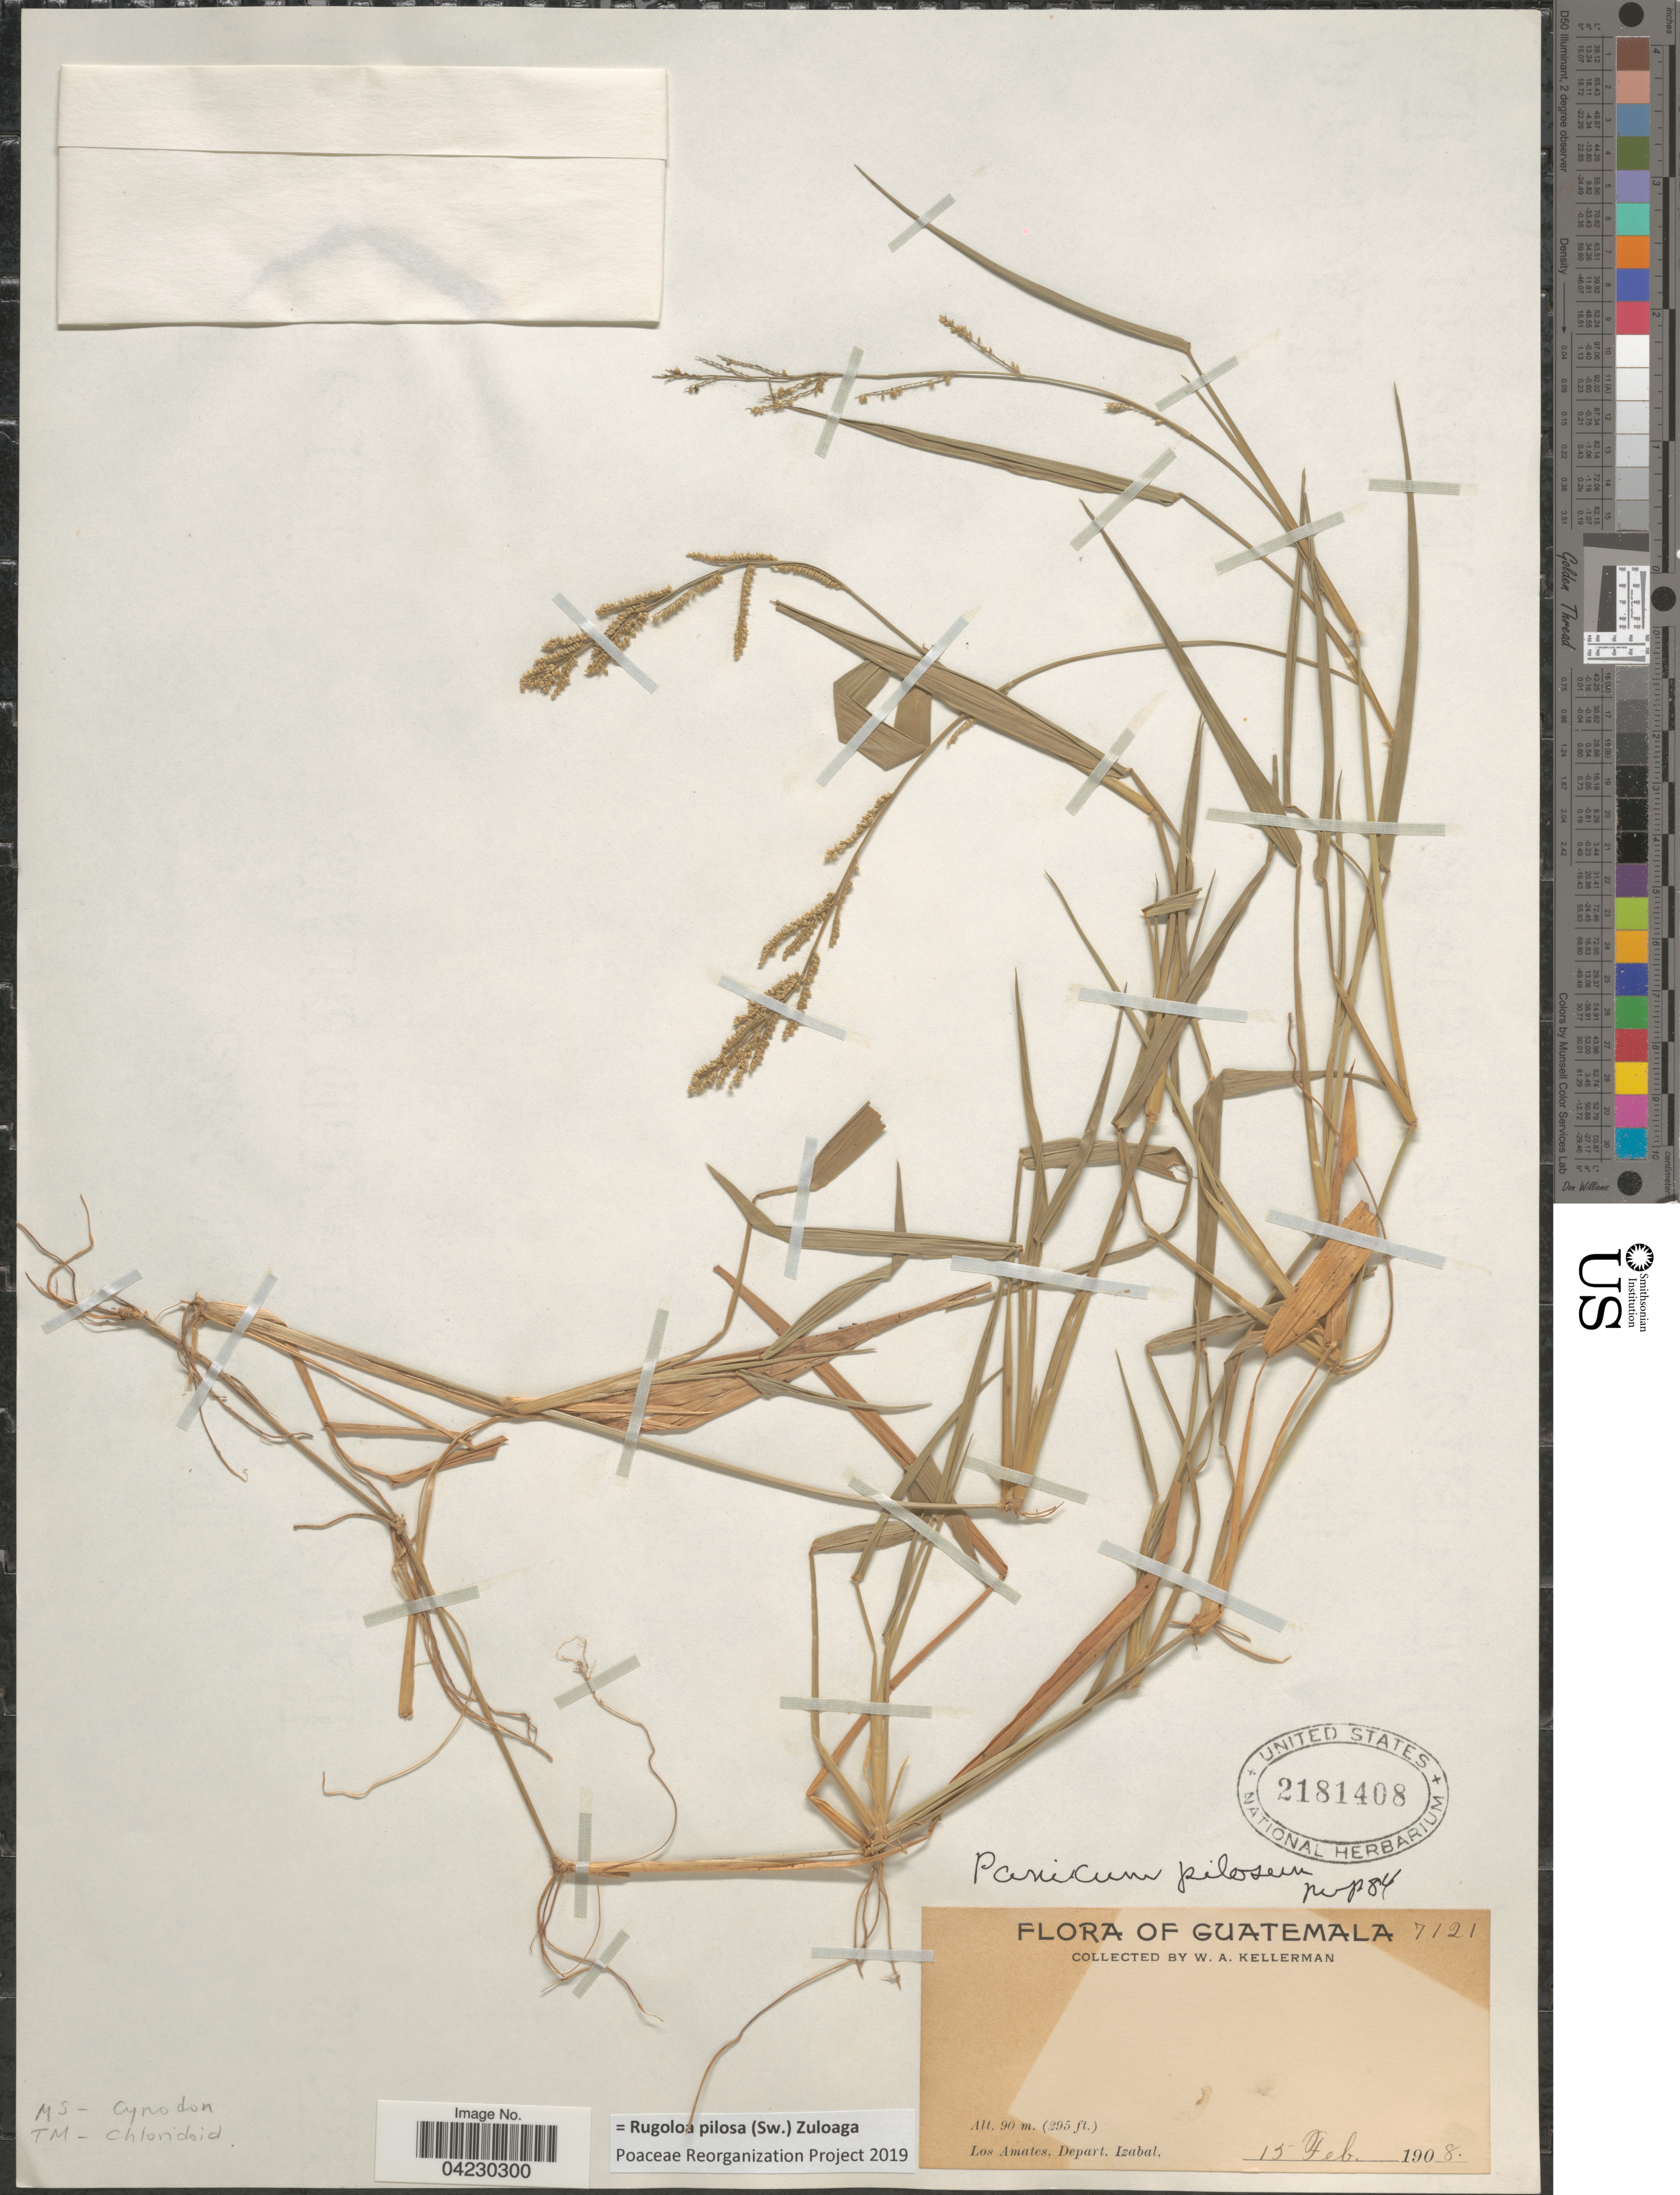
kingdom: Plantae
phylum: Tracheophyta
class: Liliopsida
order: Poales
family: Poaceae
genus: Rugoloa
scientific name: Rugoloa pilosa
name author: (Sw.) Zuloaga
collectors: W. Kellerman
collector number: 7121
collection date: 1908-02-15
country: Guatemala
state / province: Izabal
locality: Los Amates, Depart. Izabal.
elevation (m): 90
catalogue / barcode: US 2181408